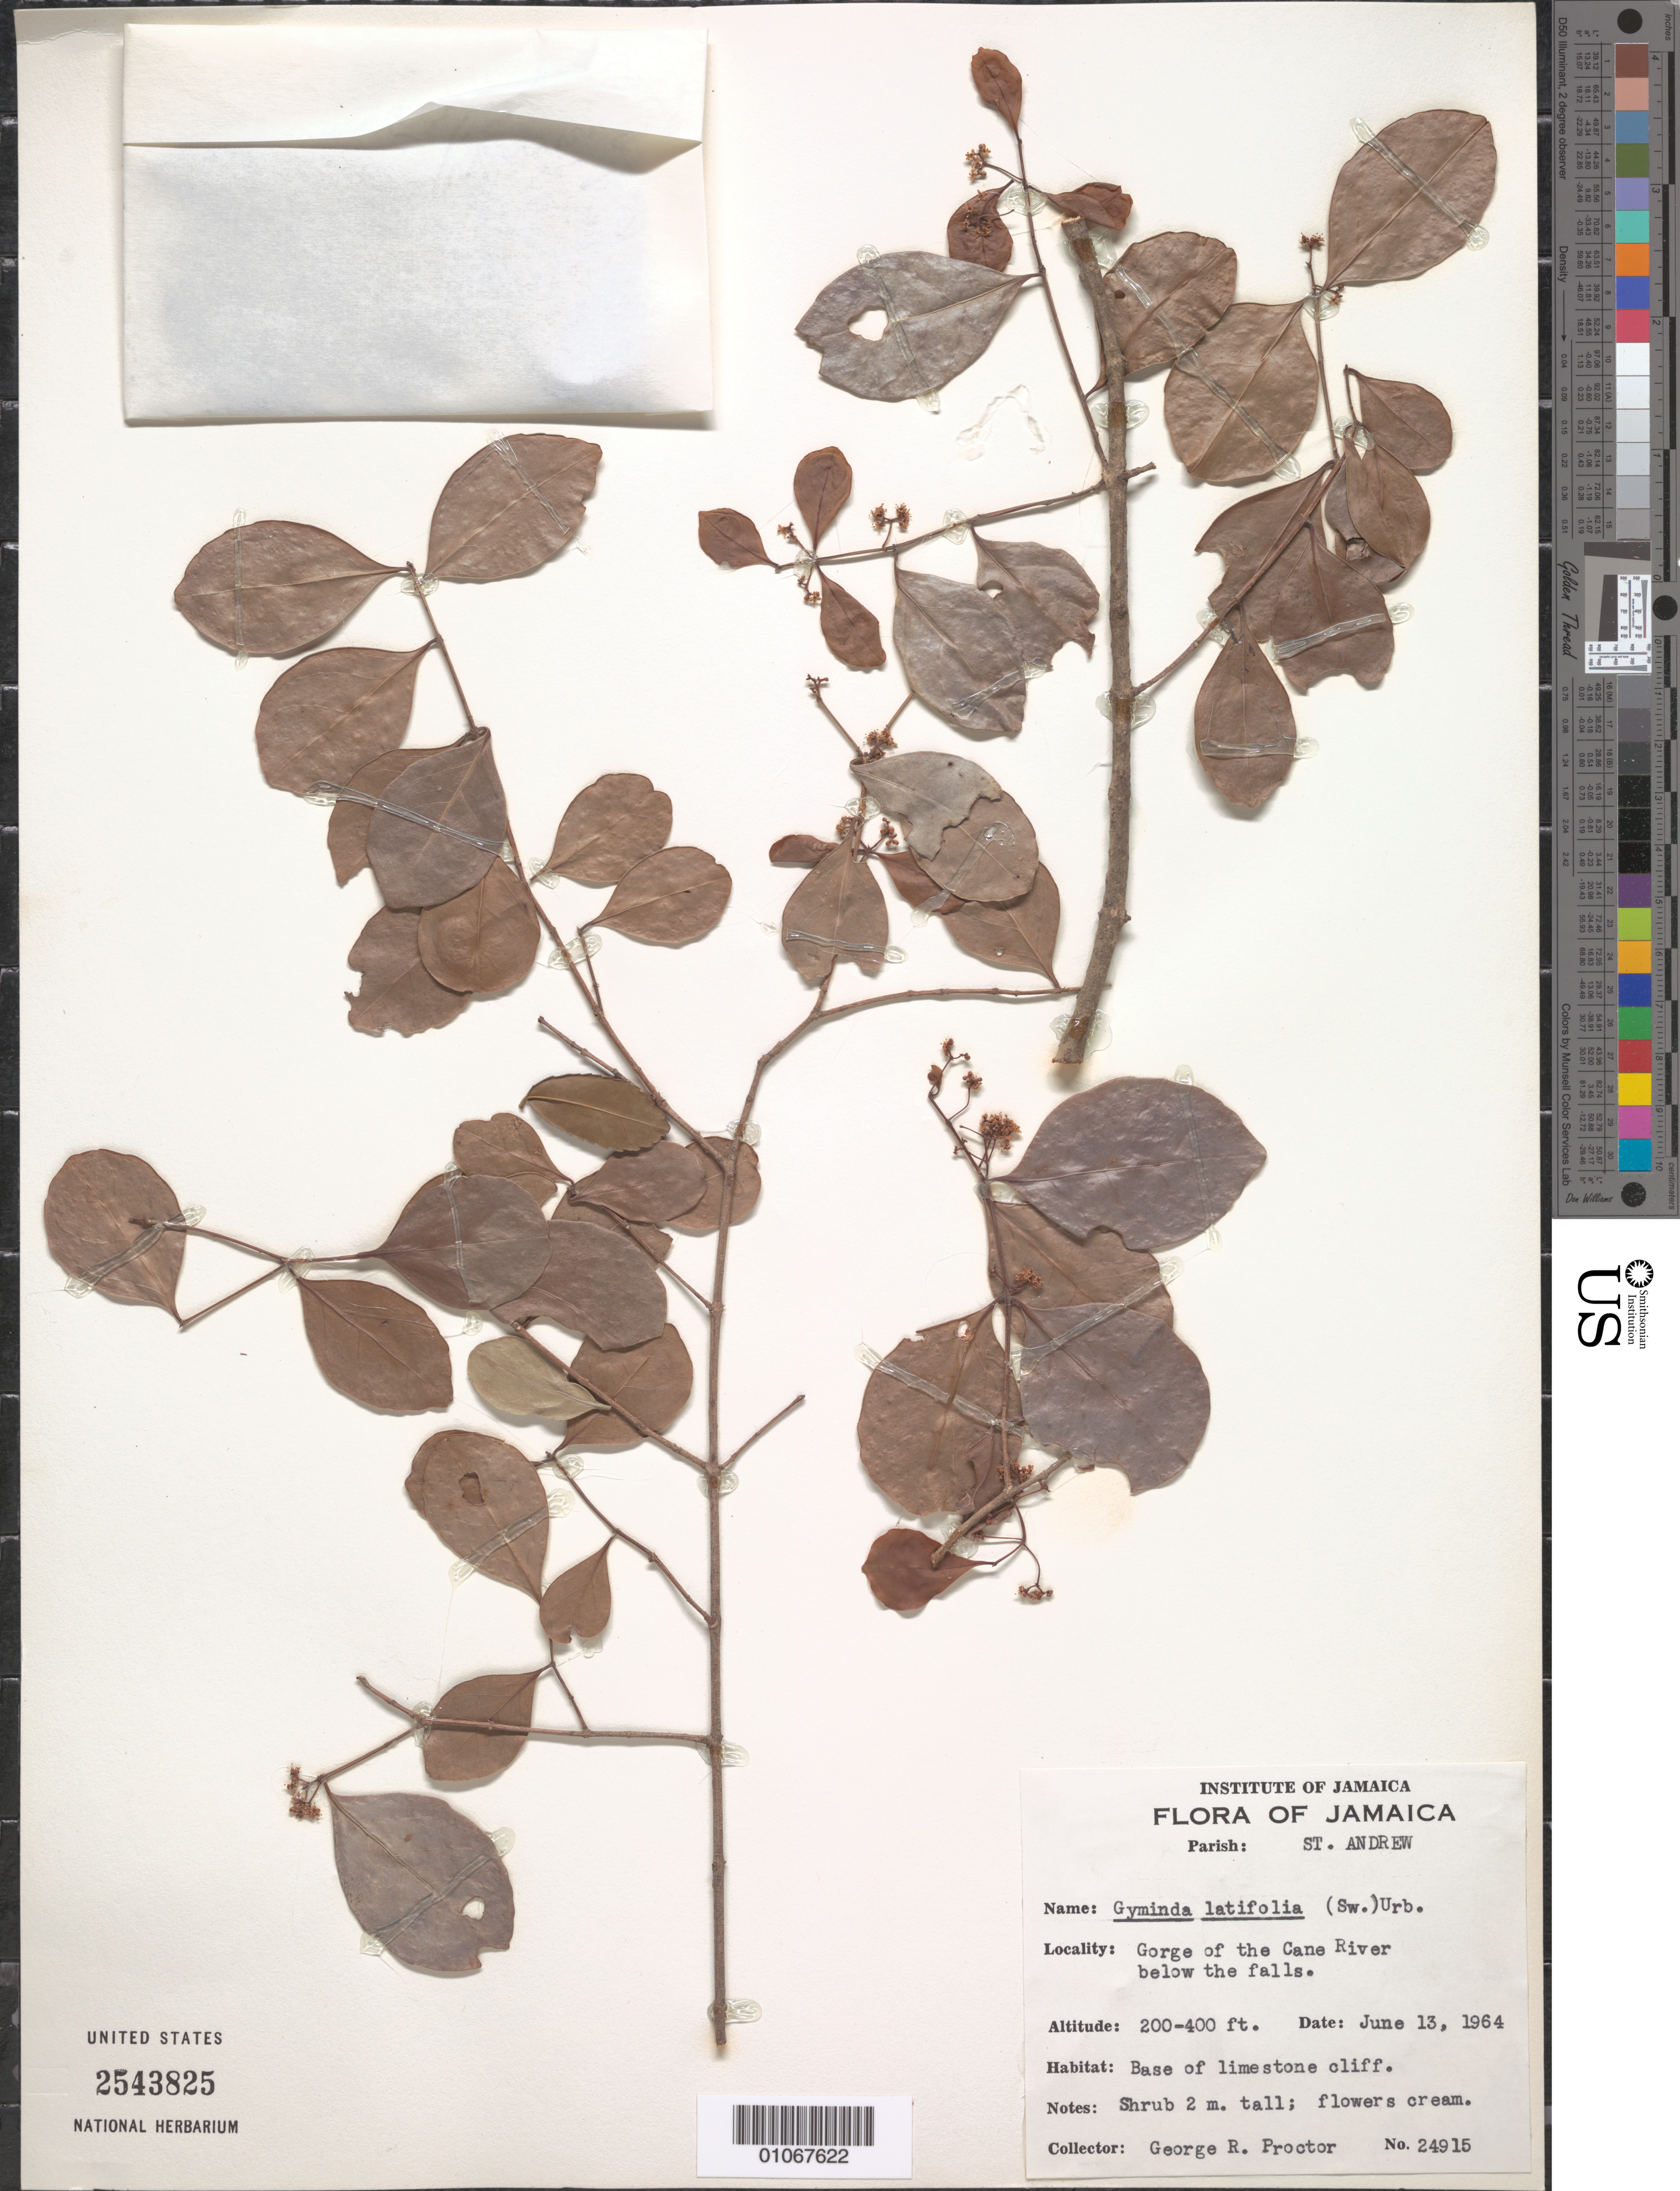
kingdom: Plantae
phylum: Tracheophyta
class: Magnoliopsida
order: Celastrales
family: Celastraceae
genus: Gyminda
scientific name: Gyminda latifolia subsp. latifolia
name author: (Sw.) Urb.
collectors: G. R. Proctor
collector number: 24915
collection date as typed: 13 Jun 1964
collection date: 1964-06-13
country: Jamaica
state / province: Saint Andrew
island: Jamaica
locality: George of the Cane river, below the falls.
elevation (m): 61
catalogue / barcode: US 2543825